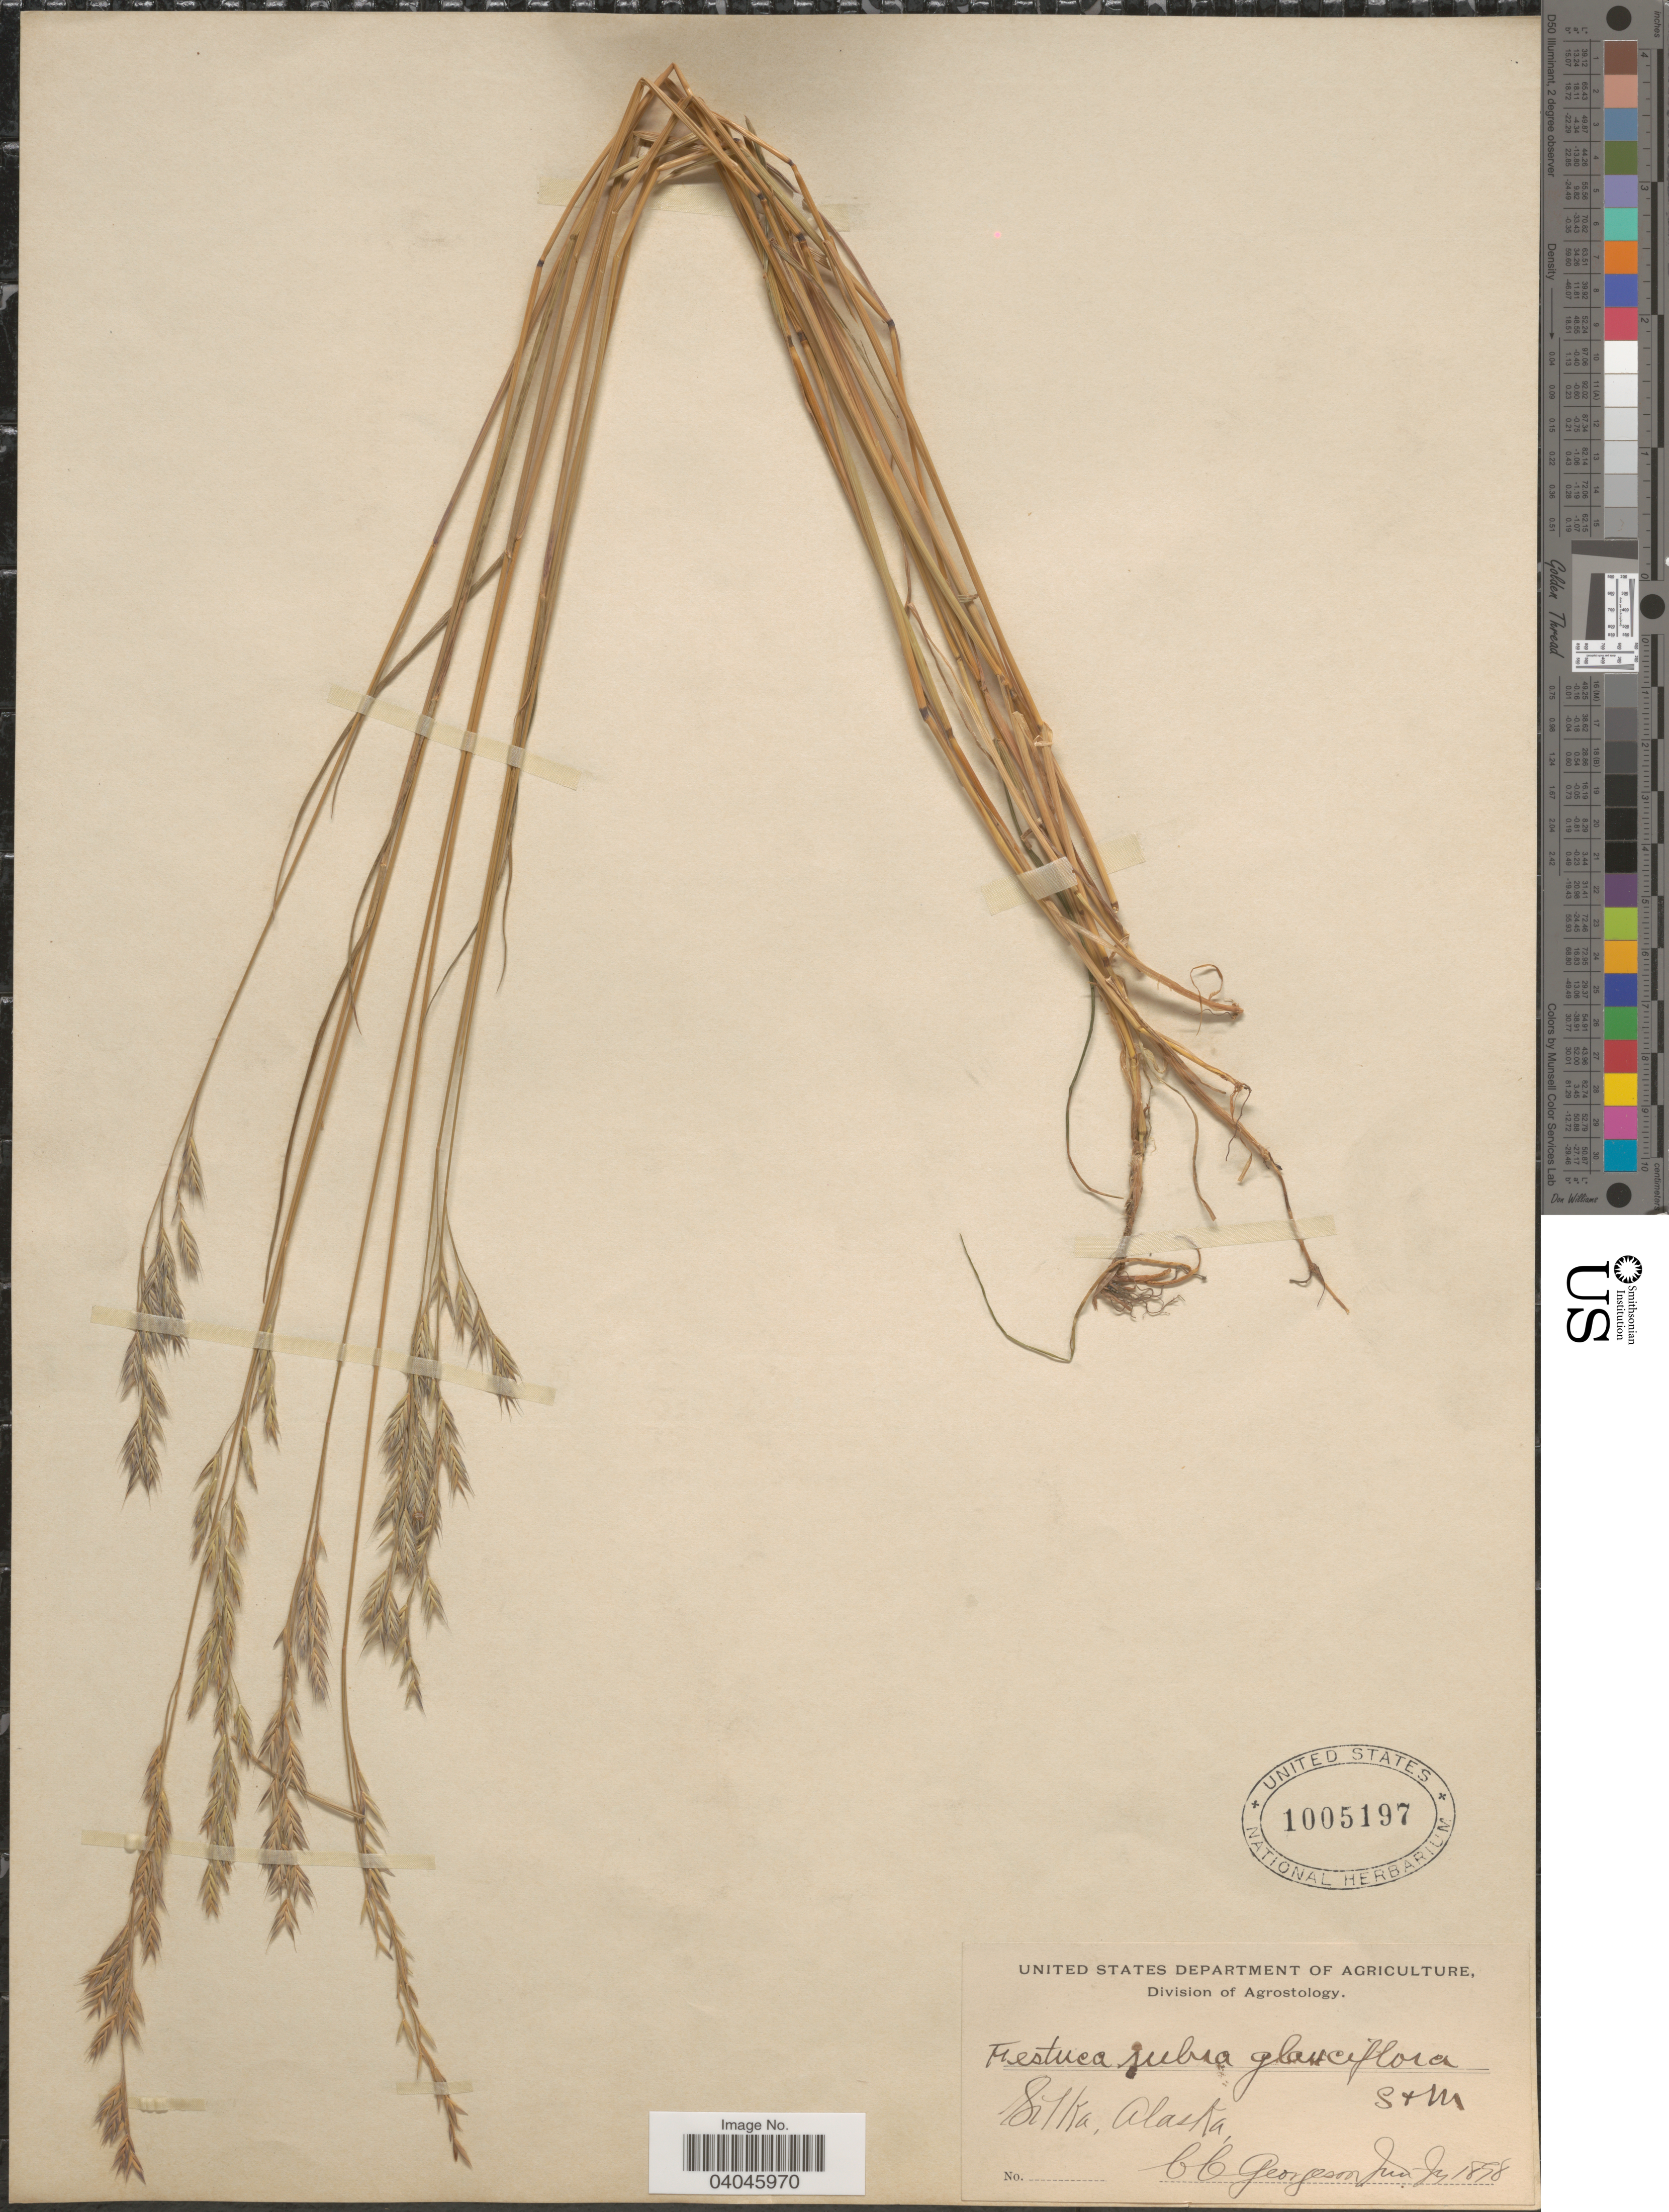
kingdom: Plantae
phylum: Tracheophyta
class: Liliopsida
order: Poales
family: Poaceae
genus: Festuca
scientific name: Festuca rubra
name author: L.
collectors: C. Georgeson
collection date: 1898-06/1898-07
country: United States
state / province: Alaska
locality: Sitka.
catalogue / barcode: US 1005197